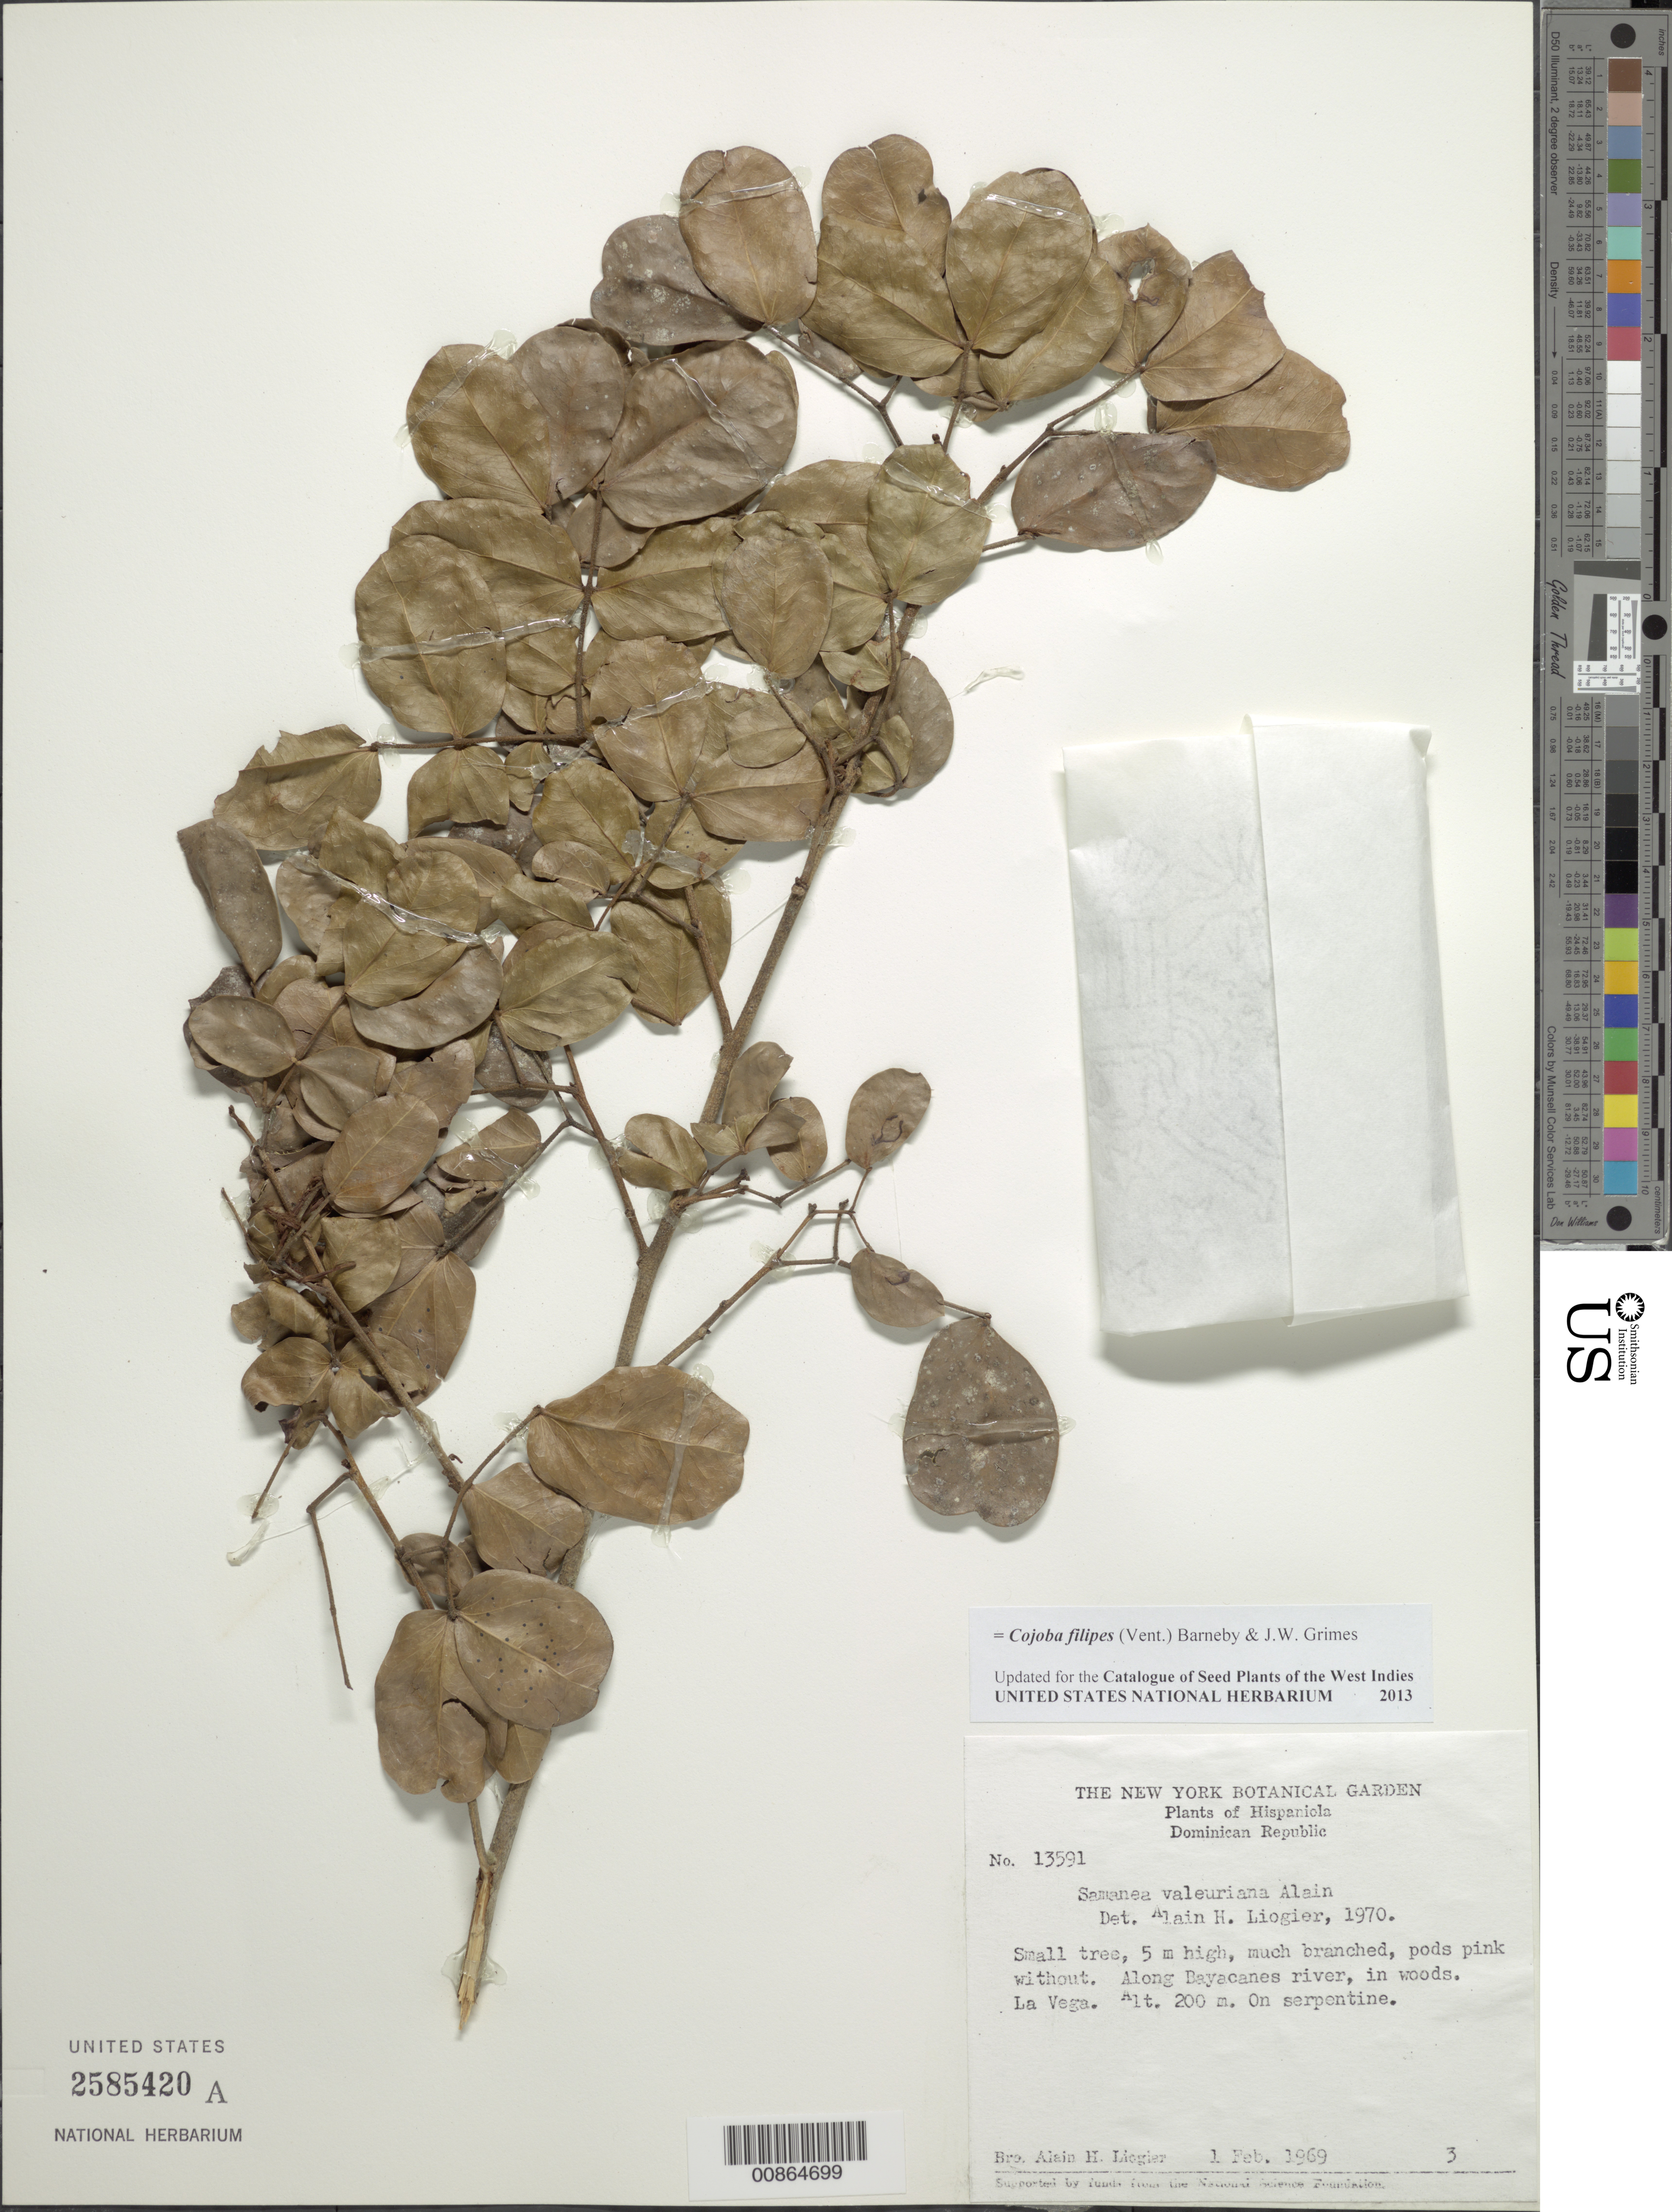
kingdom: Plantae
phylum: Tracheophyta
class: Magnoliopsida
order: Fabales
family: Fabaceae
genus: Cojoba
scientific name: Cojoba filipes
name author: (Vent.) Barneby & J.W. Grimes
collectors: A. H. Liogier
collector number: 13591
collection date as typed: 01 Feb 1969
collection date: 1969-02-01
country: Dominican Republic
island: Hispaniola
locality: Along Bayacanes river. La Vega.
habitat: Along river in woods. On serpentine.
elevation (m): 200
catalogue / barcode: US 2585420A